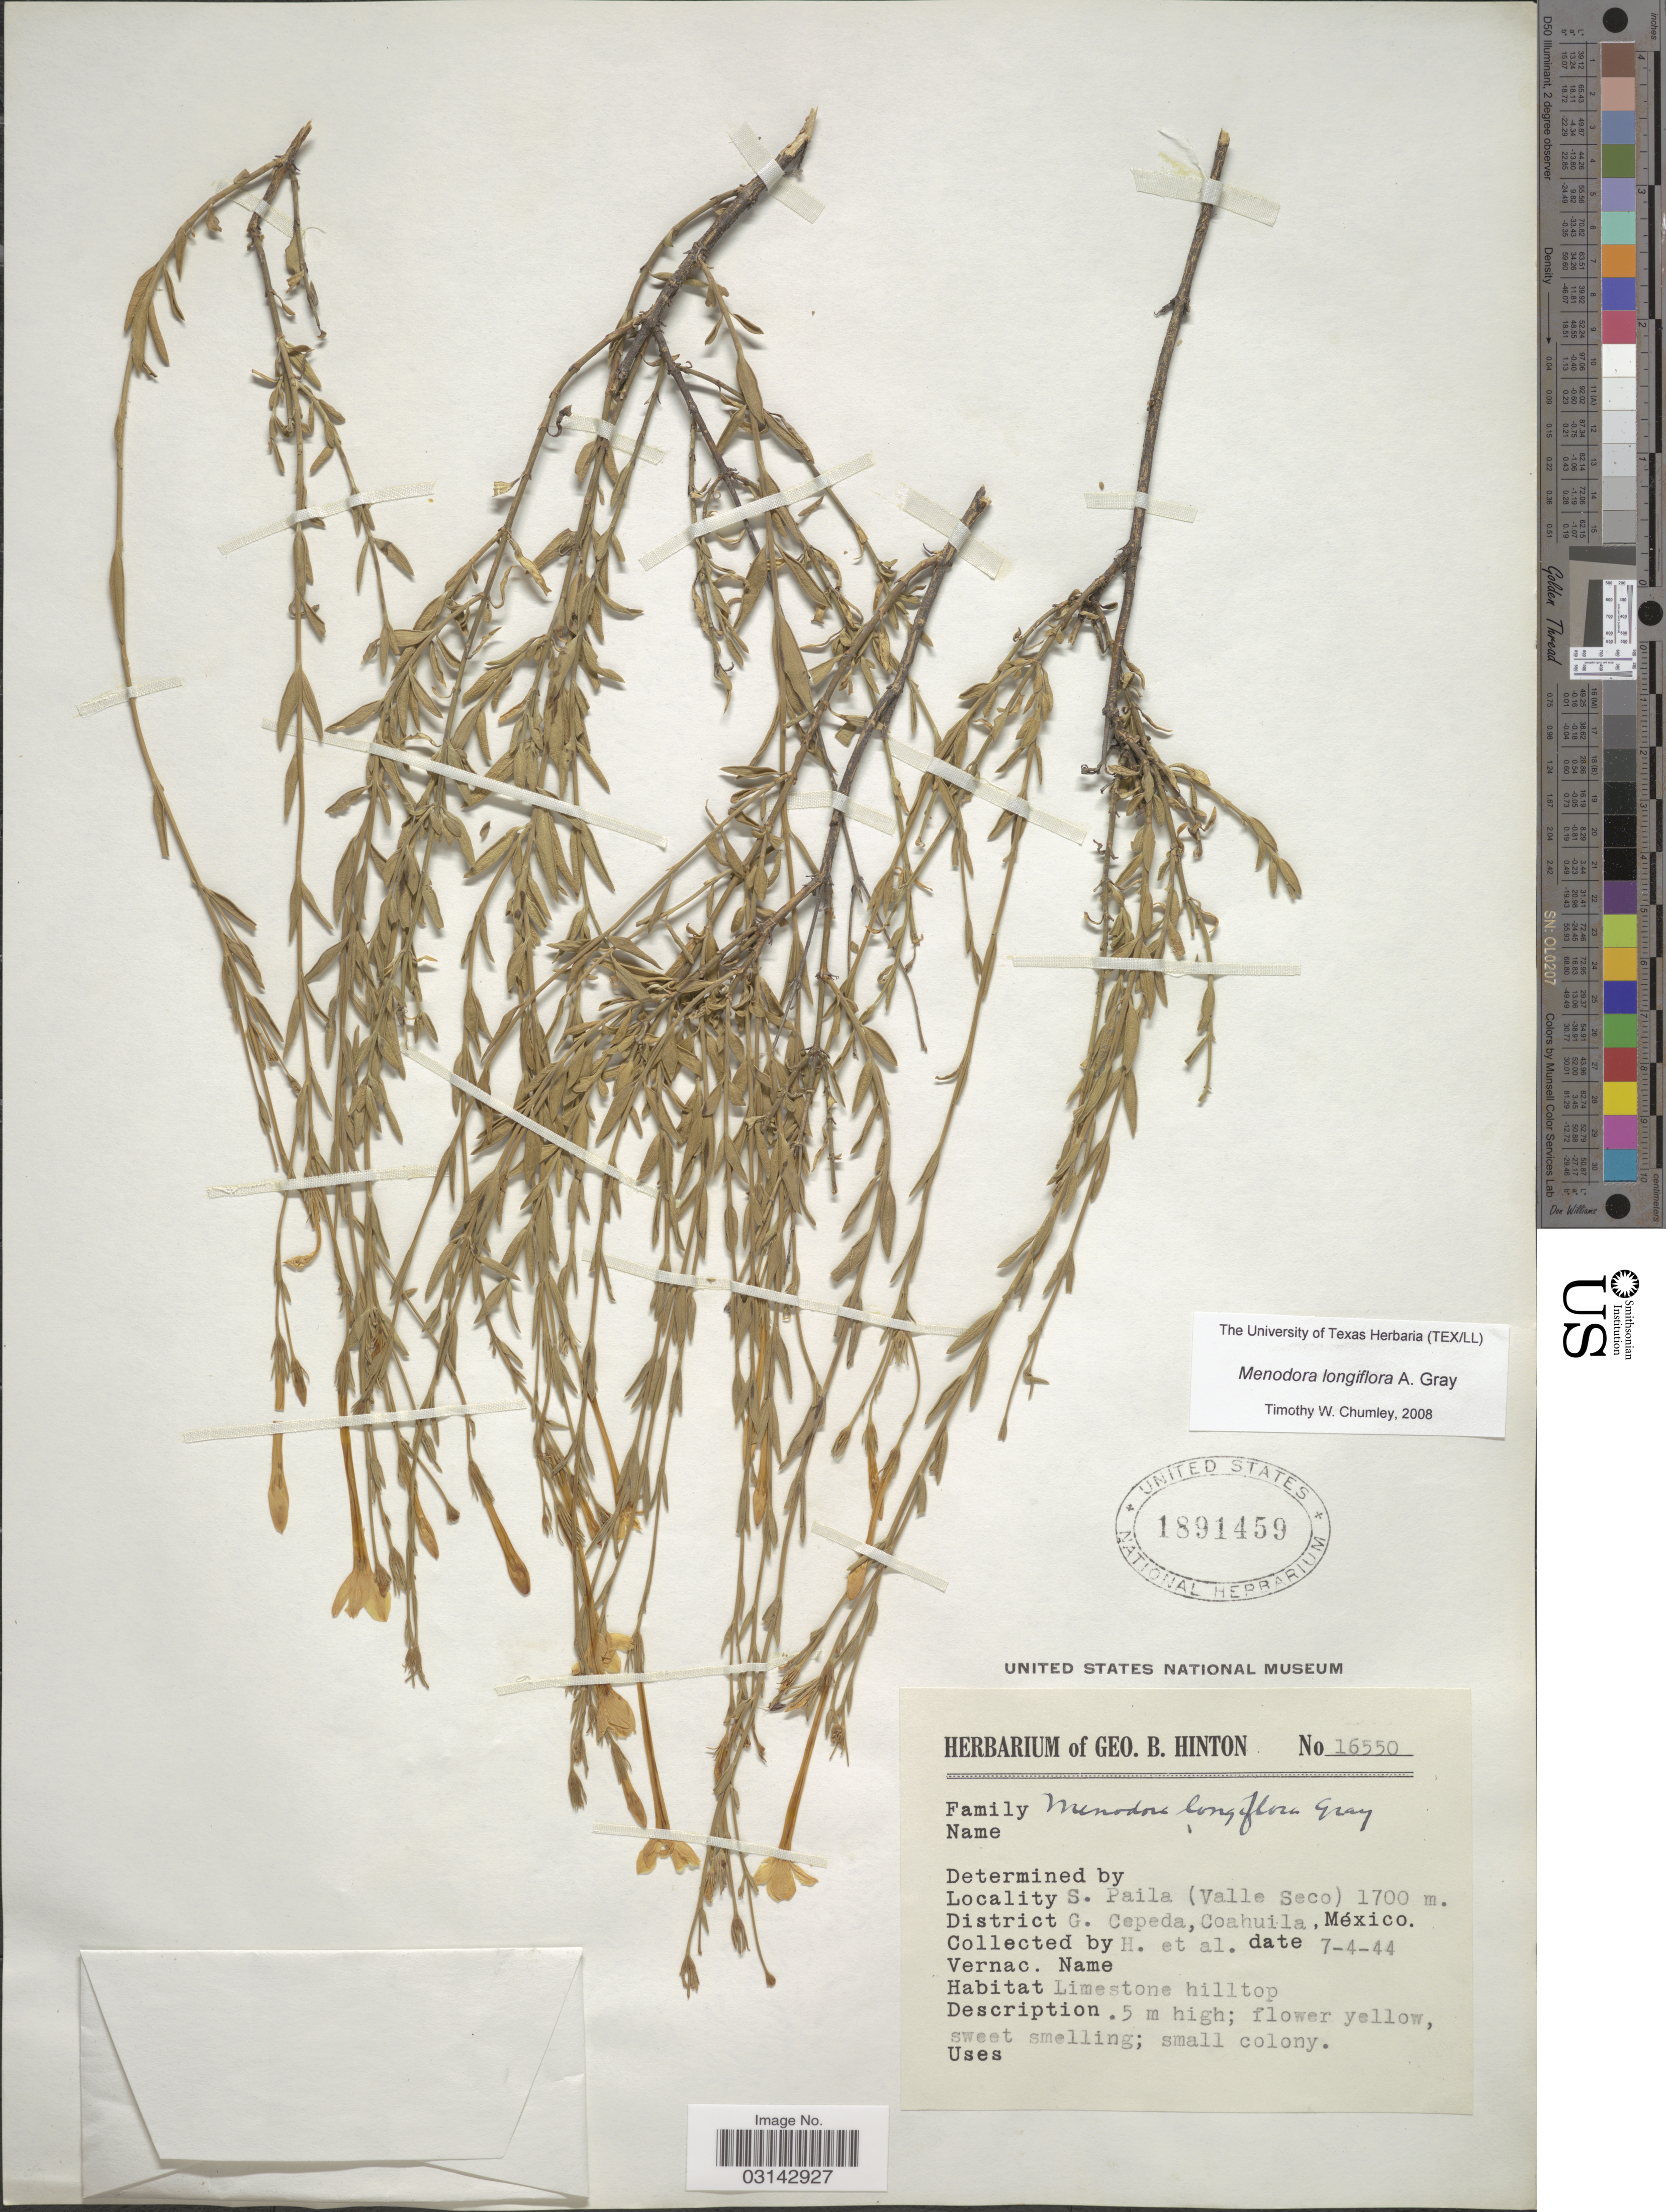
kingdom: Plantae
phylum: Tracheophyta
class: Magnoliopsida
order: Lamiales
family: Oleaceae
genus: Menodora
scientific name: Menodora longiflora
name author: A. Gray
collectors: G. B. Hinton & et al.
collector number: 16550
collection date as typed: Transcribed d/m/y: 7/4/44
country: Mexico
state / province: Coahuila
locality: S. Paila (Valle Seco). District G. Cepeda.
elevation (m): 1700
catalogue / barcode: US 1891459